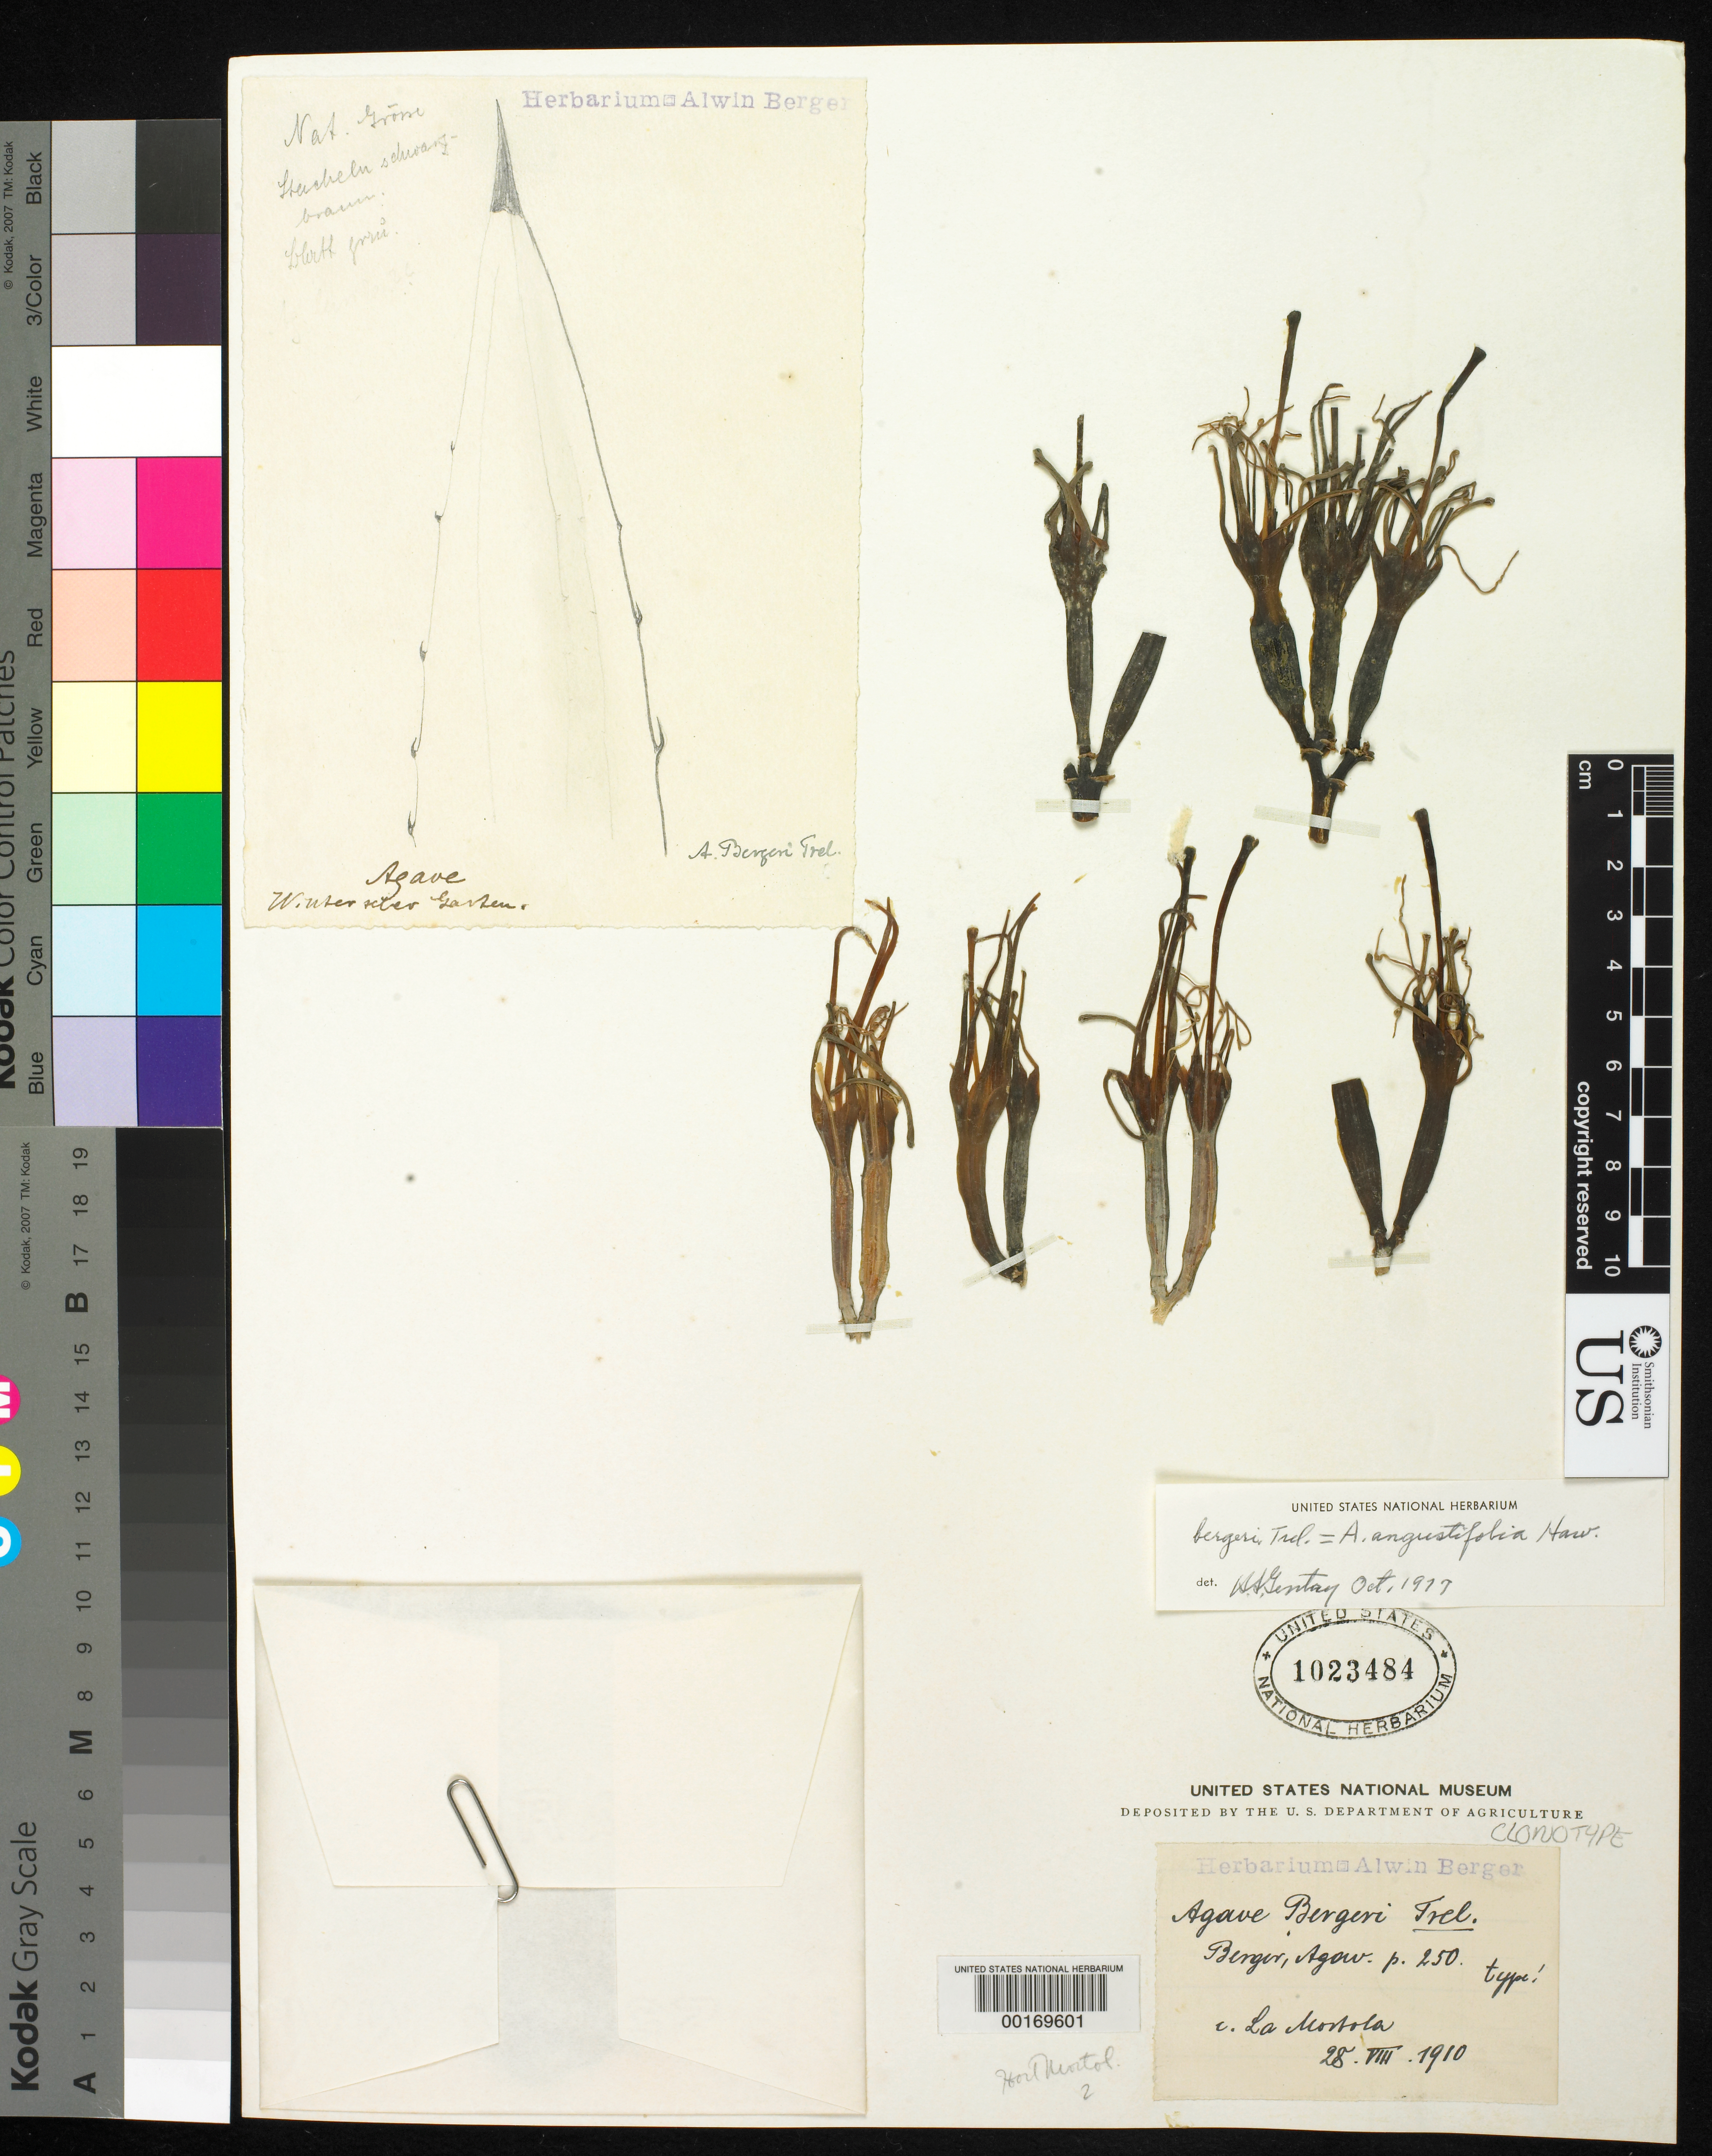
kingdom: Plantae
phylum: Tracheophyta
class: Liliopsida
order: Asparagales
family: Asparagaceae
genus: Agave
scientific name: Agave angustifolia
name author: Haw.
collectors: A. Berger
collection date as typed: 28 Aug 1910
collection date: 1910-08-28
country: Italy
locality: La mortola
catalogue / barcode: US 1023484